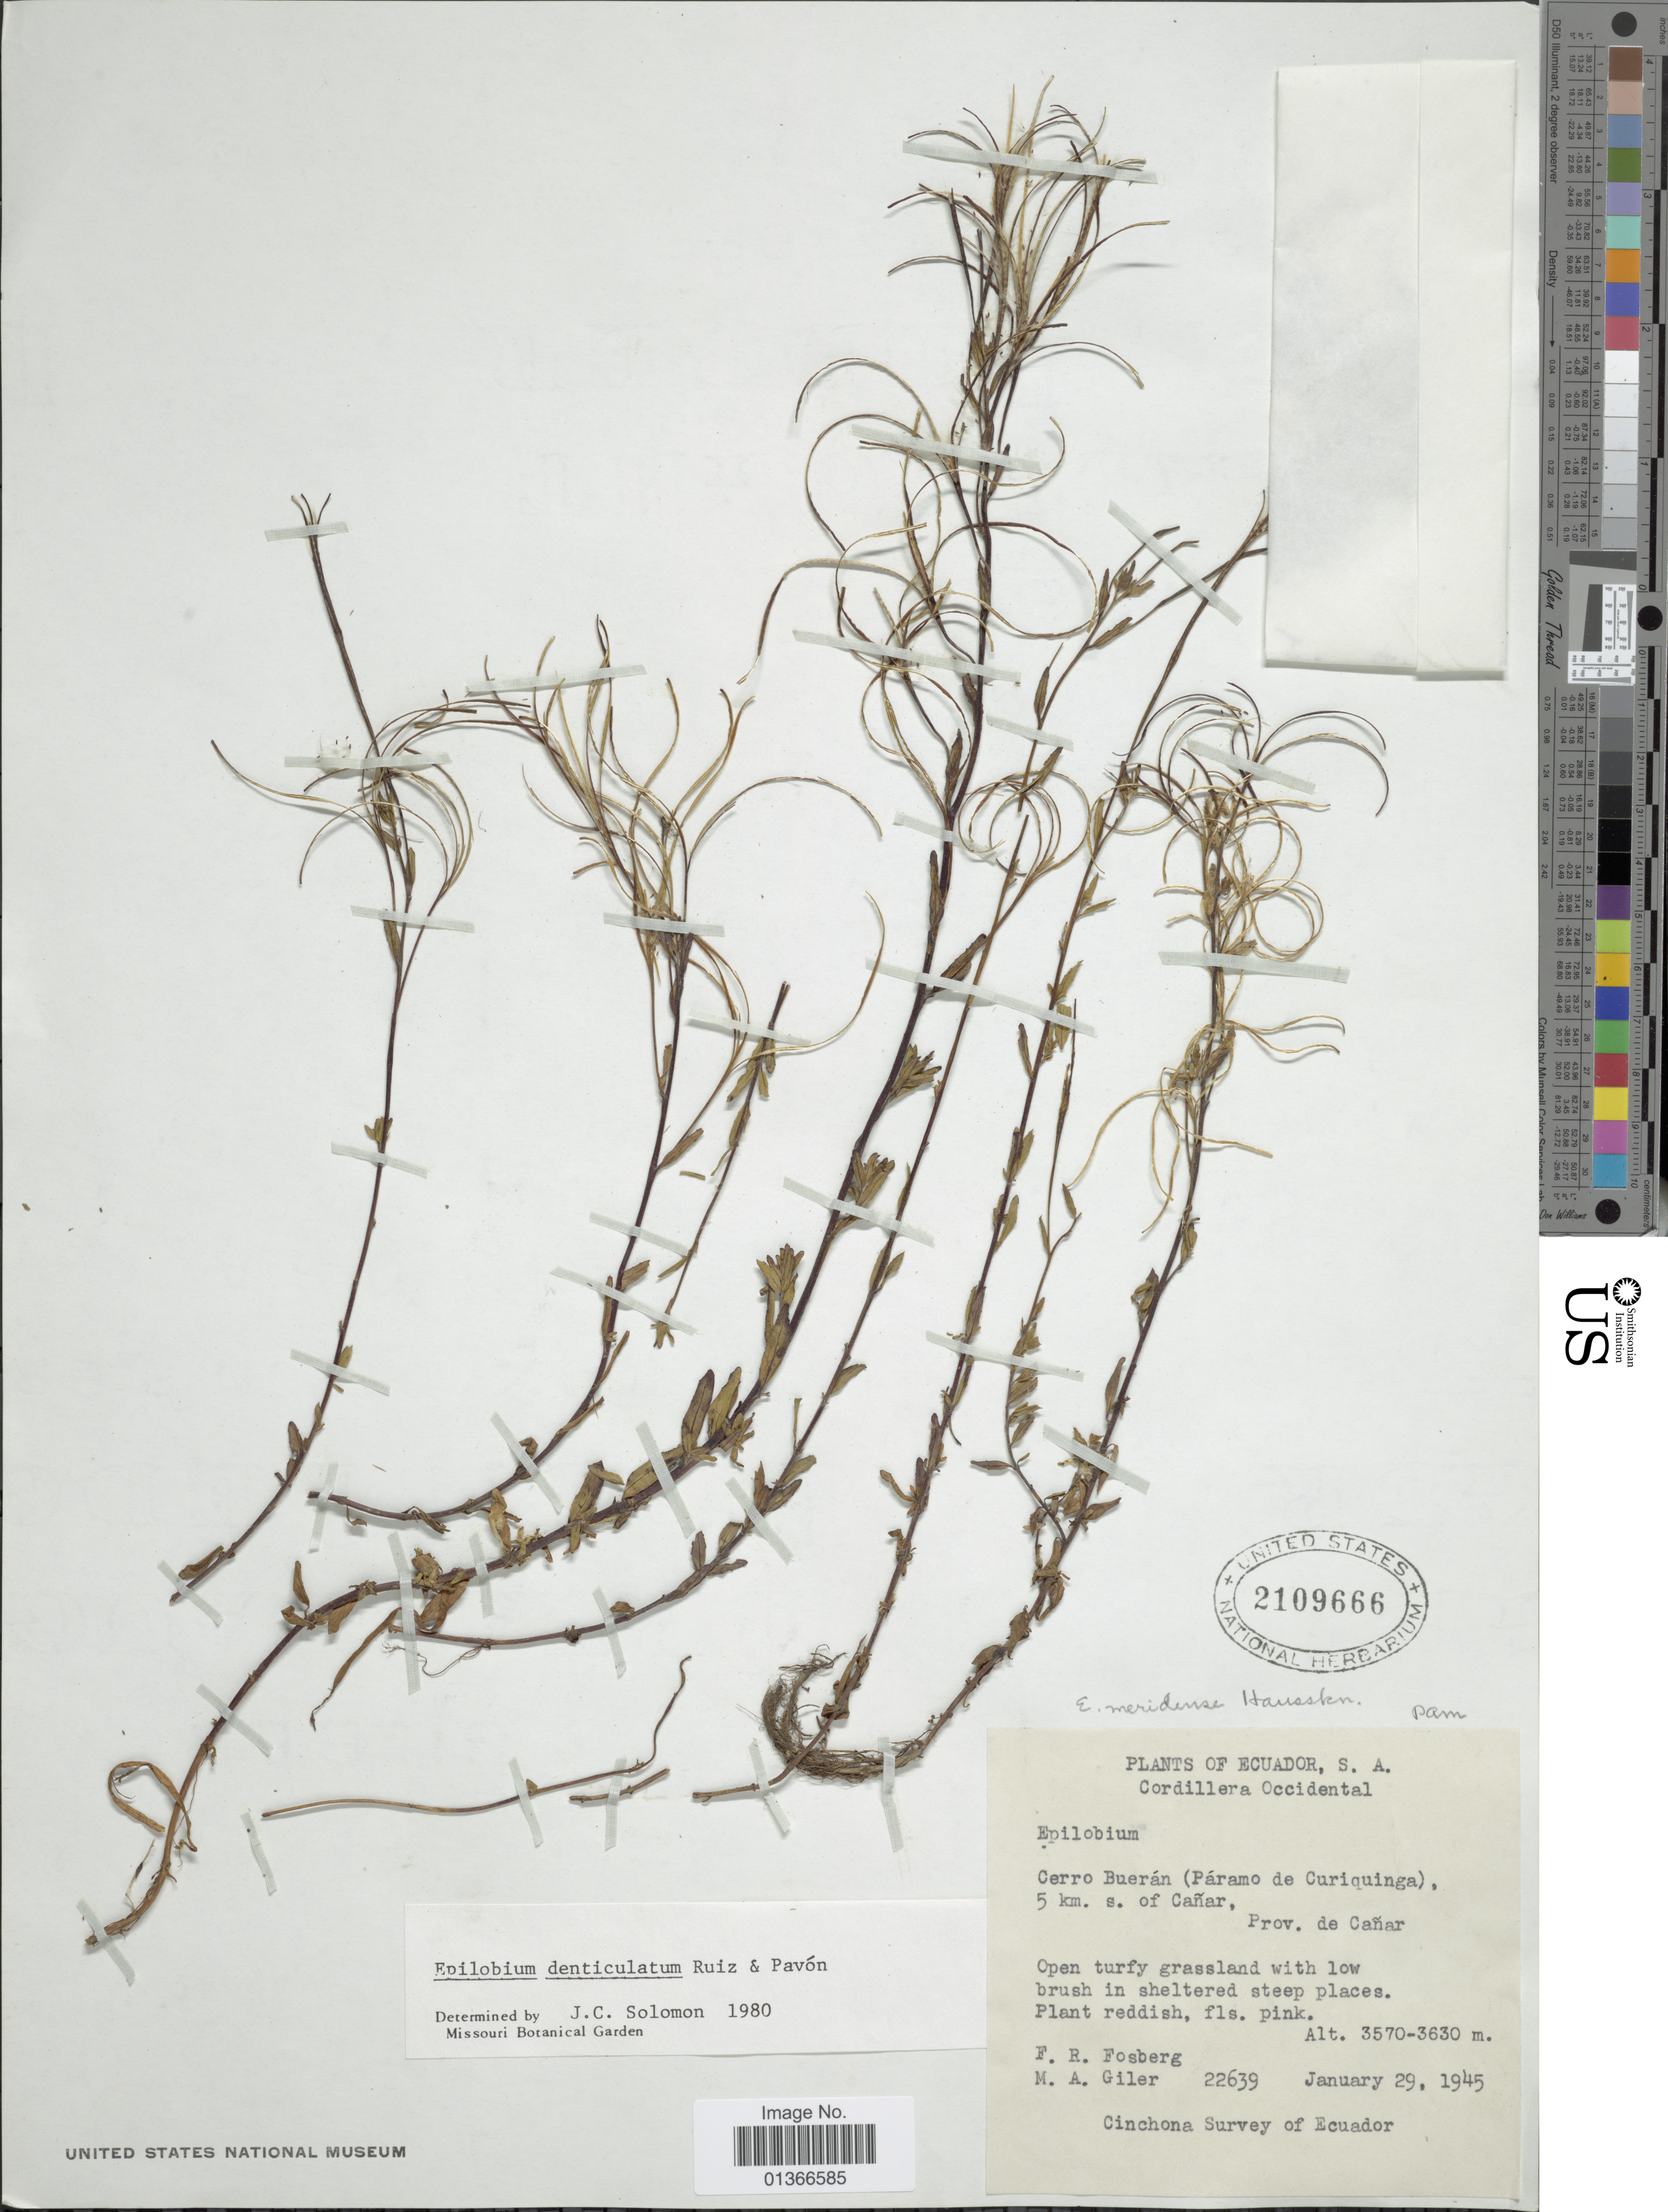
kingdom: Plantae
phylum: Tracheophyta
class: Magnoliopsida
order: Myrtales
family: Onagraceae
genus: Epilobium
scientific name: Epilobium denticulatum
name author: Ruiz & Pav.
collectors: F. R. Fosberg & M. Giler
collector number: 22639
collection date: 1945-01-29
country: Ecuador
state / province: Cañar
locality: Cordillera Occidental. Cerro Buerán (Páramo de Curiquinga),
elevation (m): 3570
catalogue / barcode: US 2109666